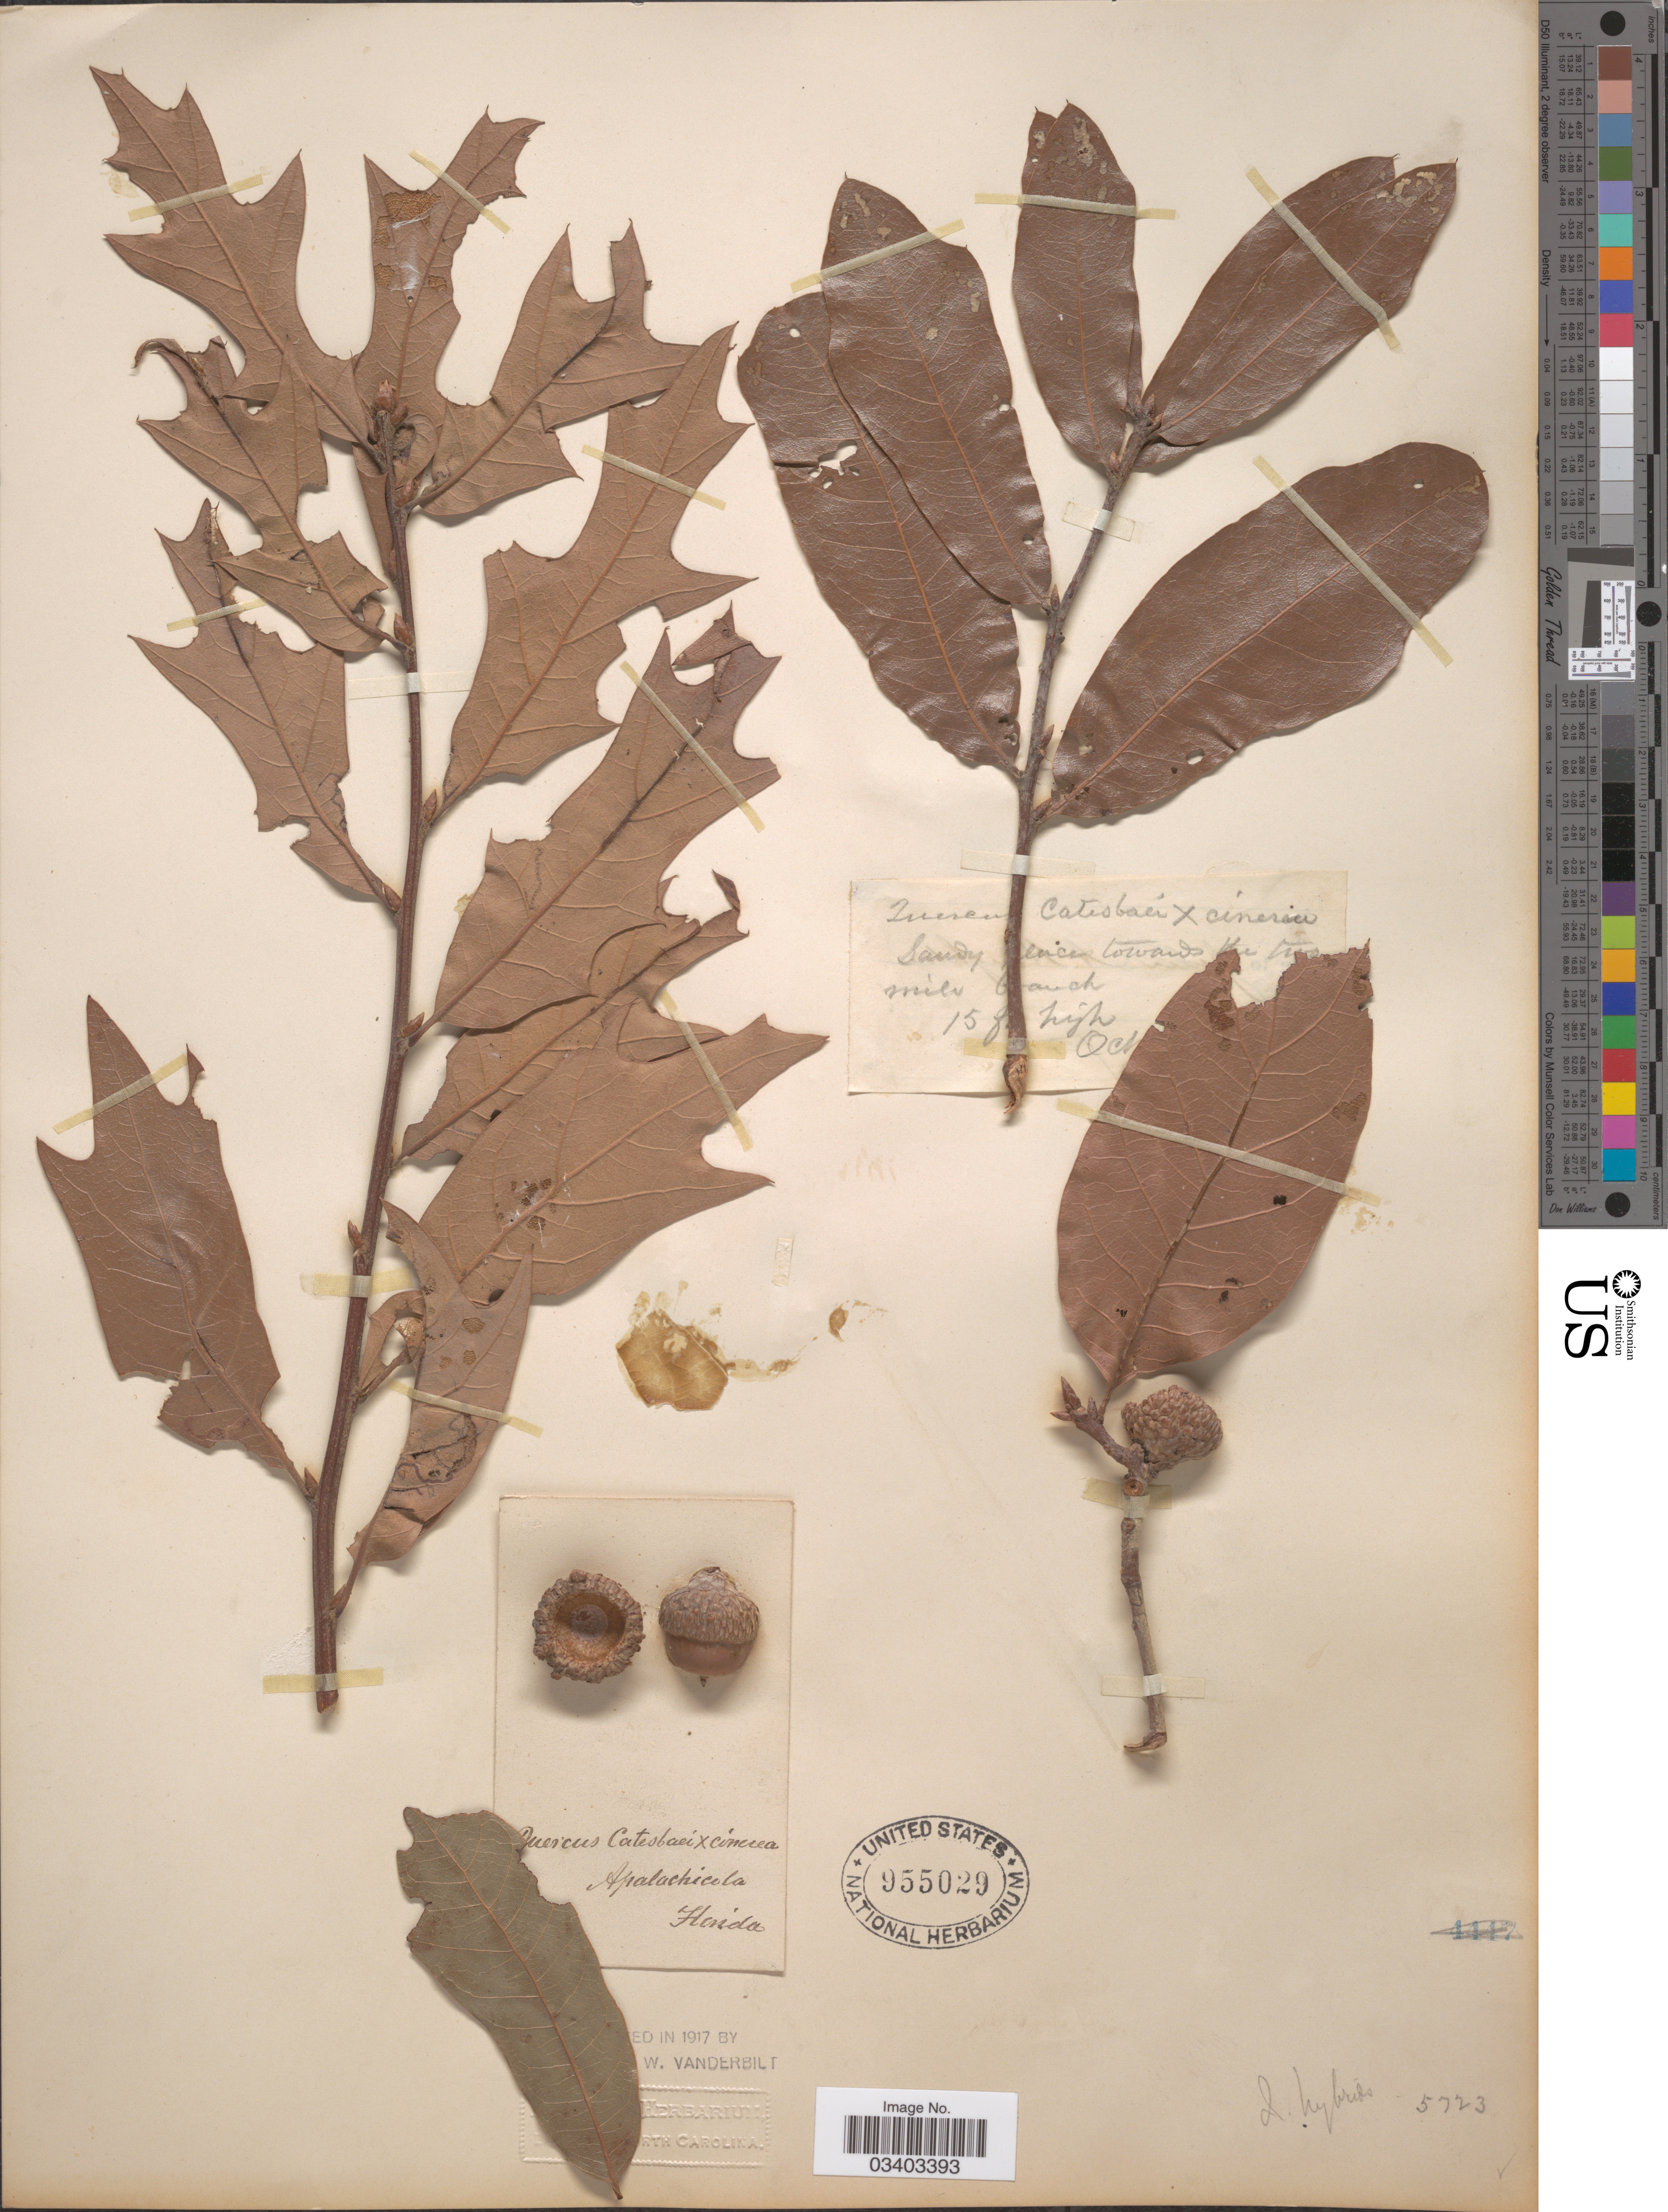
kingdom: Plantae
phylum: Tracheophyta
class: Magnoliopsida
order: Fagales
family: Fagaceae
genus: Quercus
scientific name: Quercus ashei Sterrett nom. illeg.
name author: Sterrett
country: United States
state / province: Florida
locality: Apalachicola. Towards the two mile branch.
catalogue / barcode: US 955029